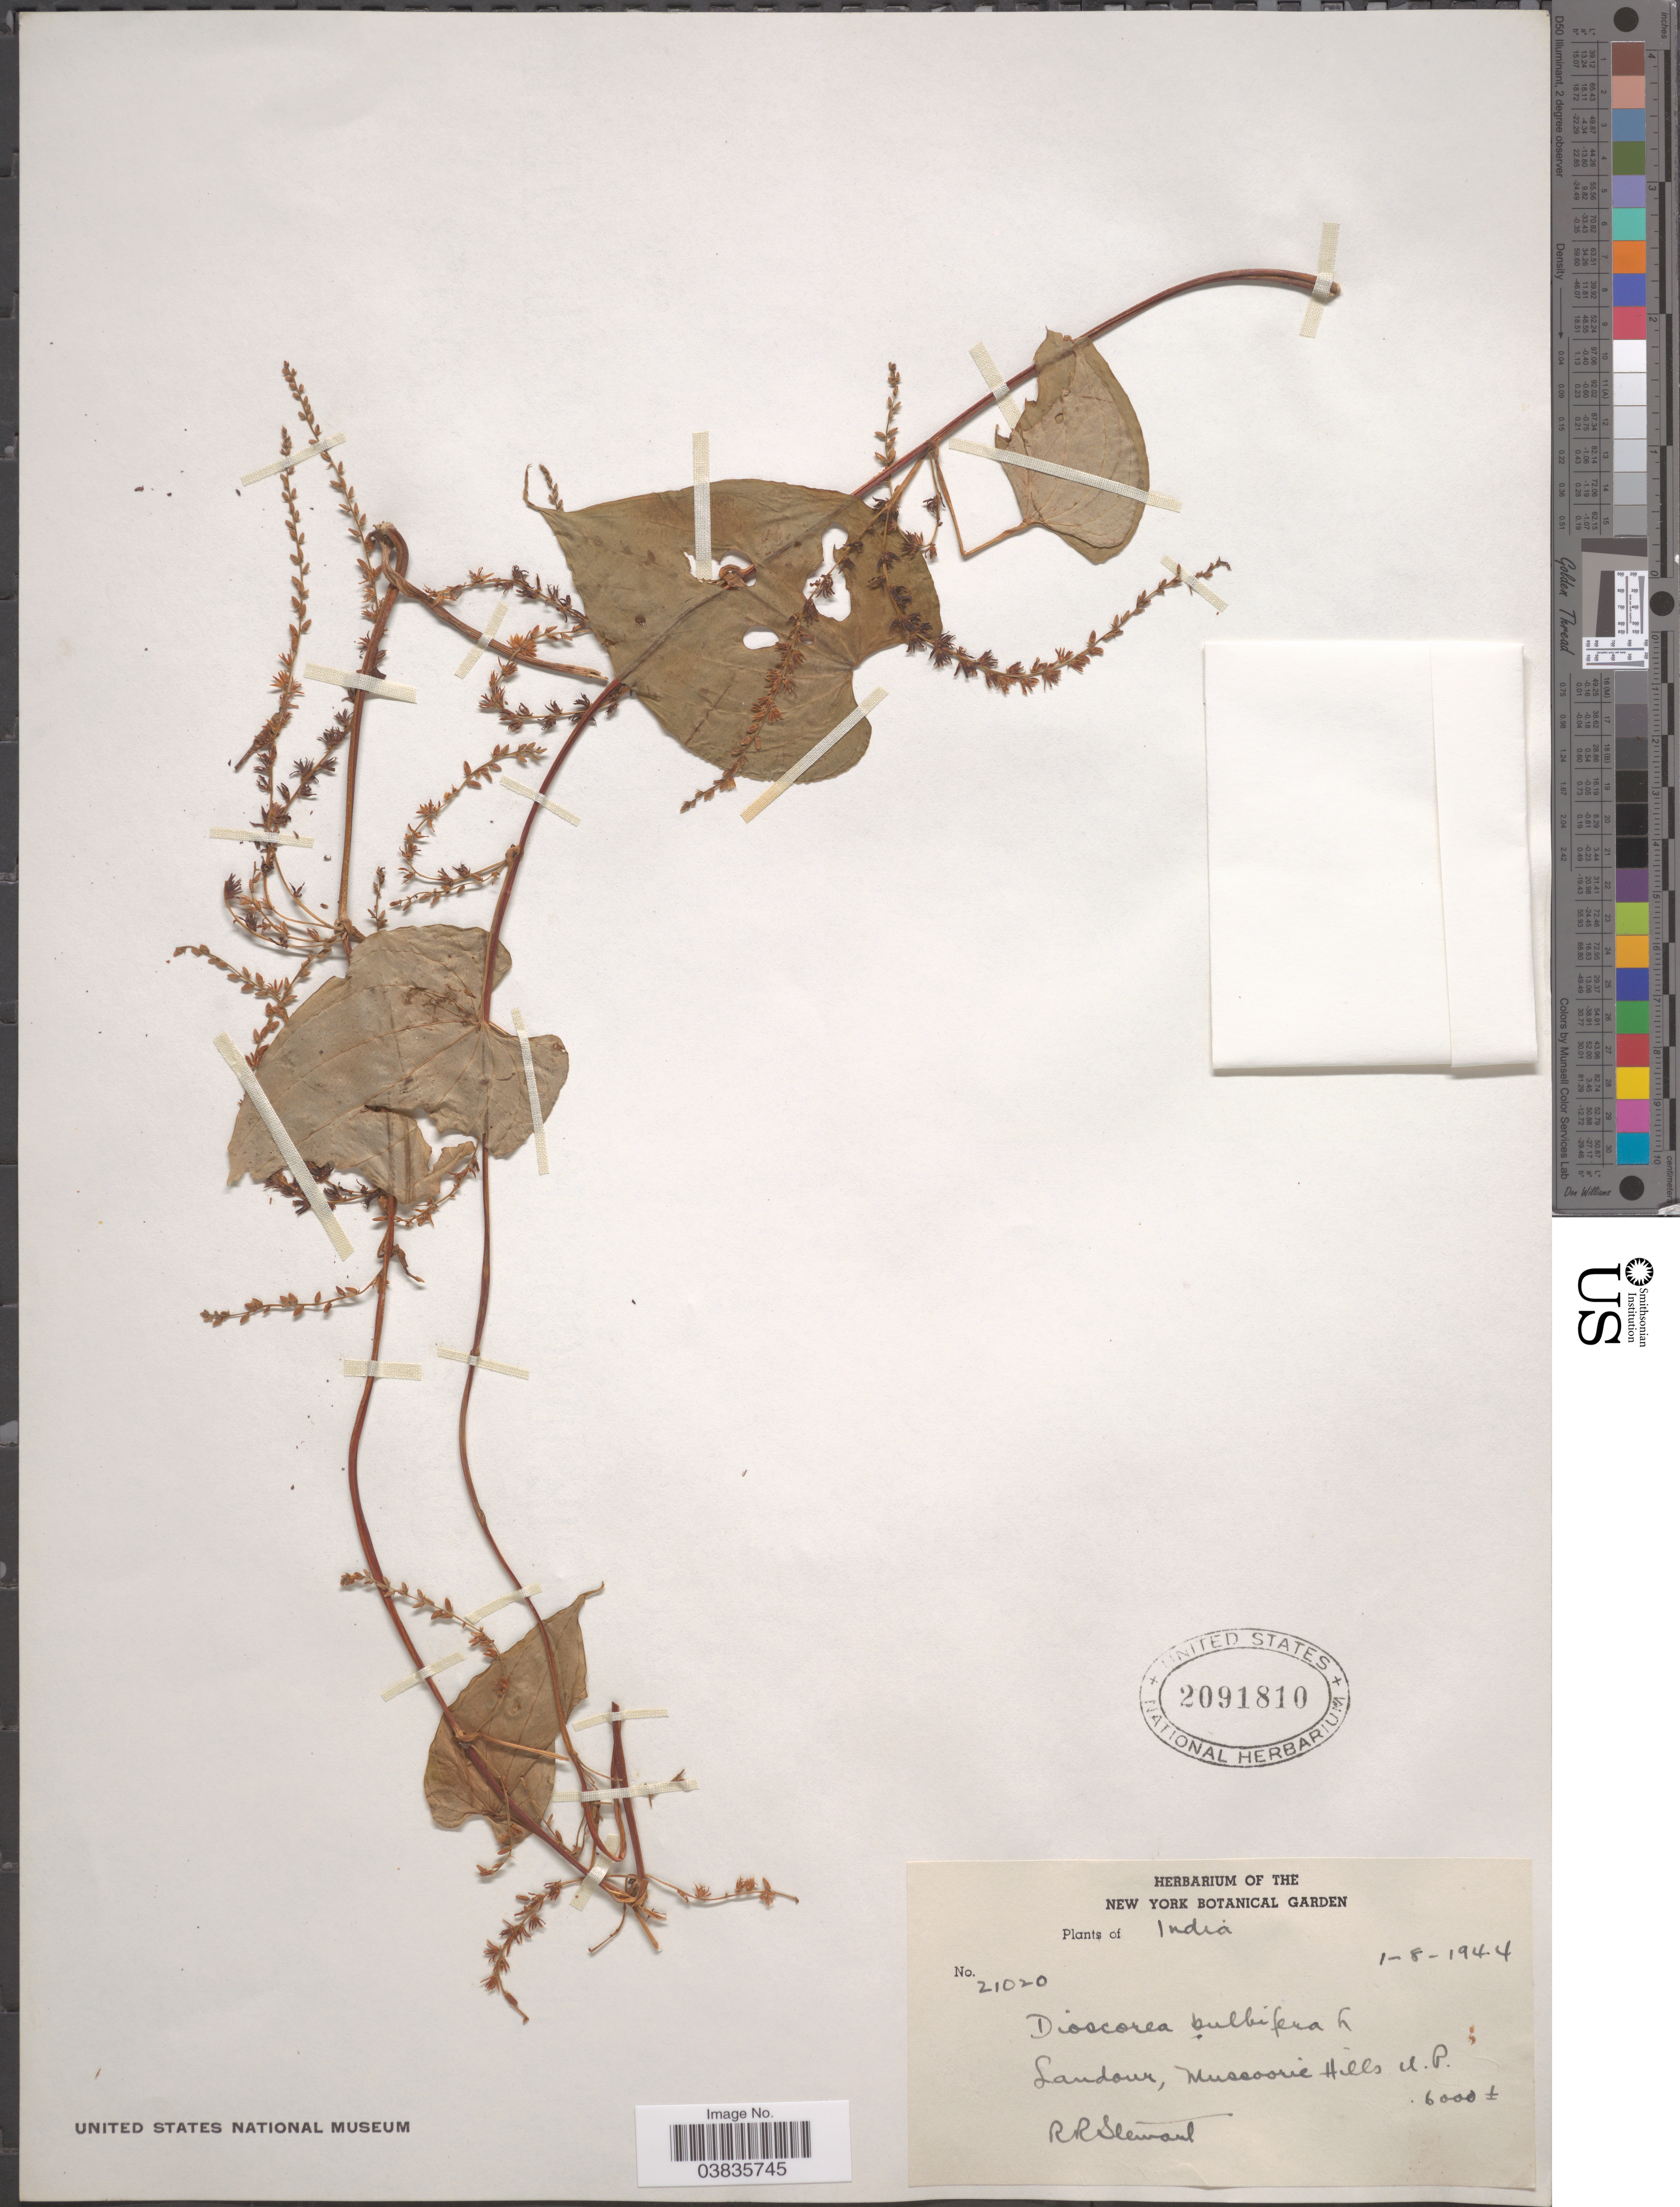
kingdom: Plantae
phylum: Tracheophyta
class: Liliopsida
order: Dioscoreales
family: Dioscoreaceae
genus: Dioscorea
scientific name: Dioscorea bulbifera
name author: L.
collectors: R. Stewart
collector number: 21020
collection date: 1944-08-01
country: India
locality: Landour, Mussoorie Hill, U.P.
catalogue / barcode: US 2091810